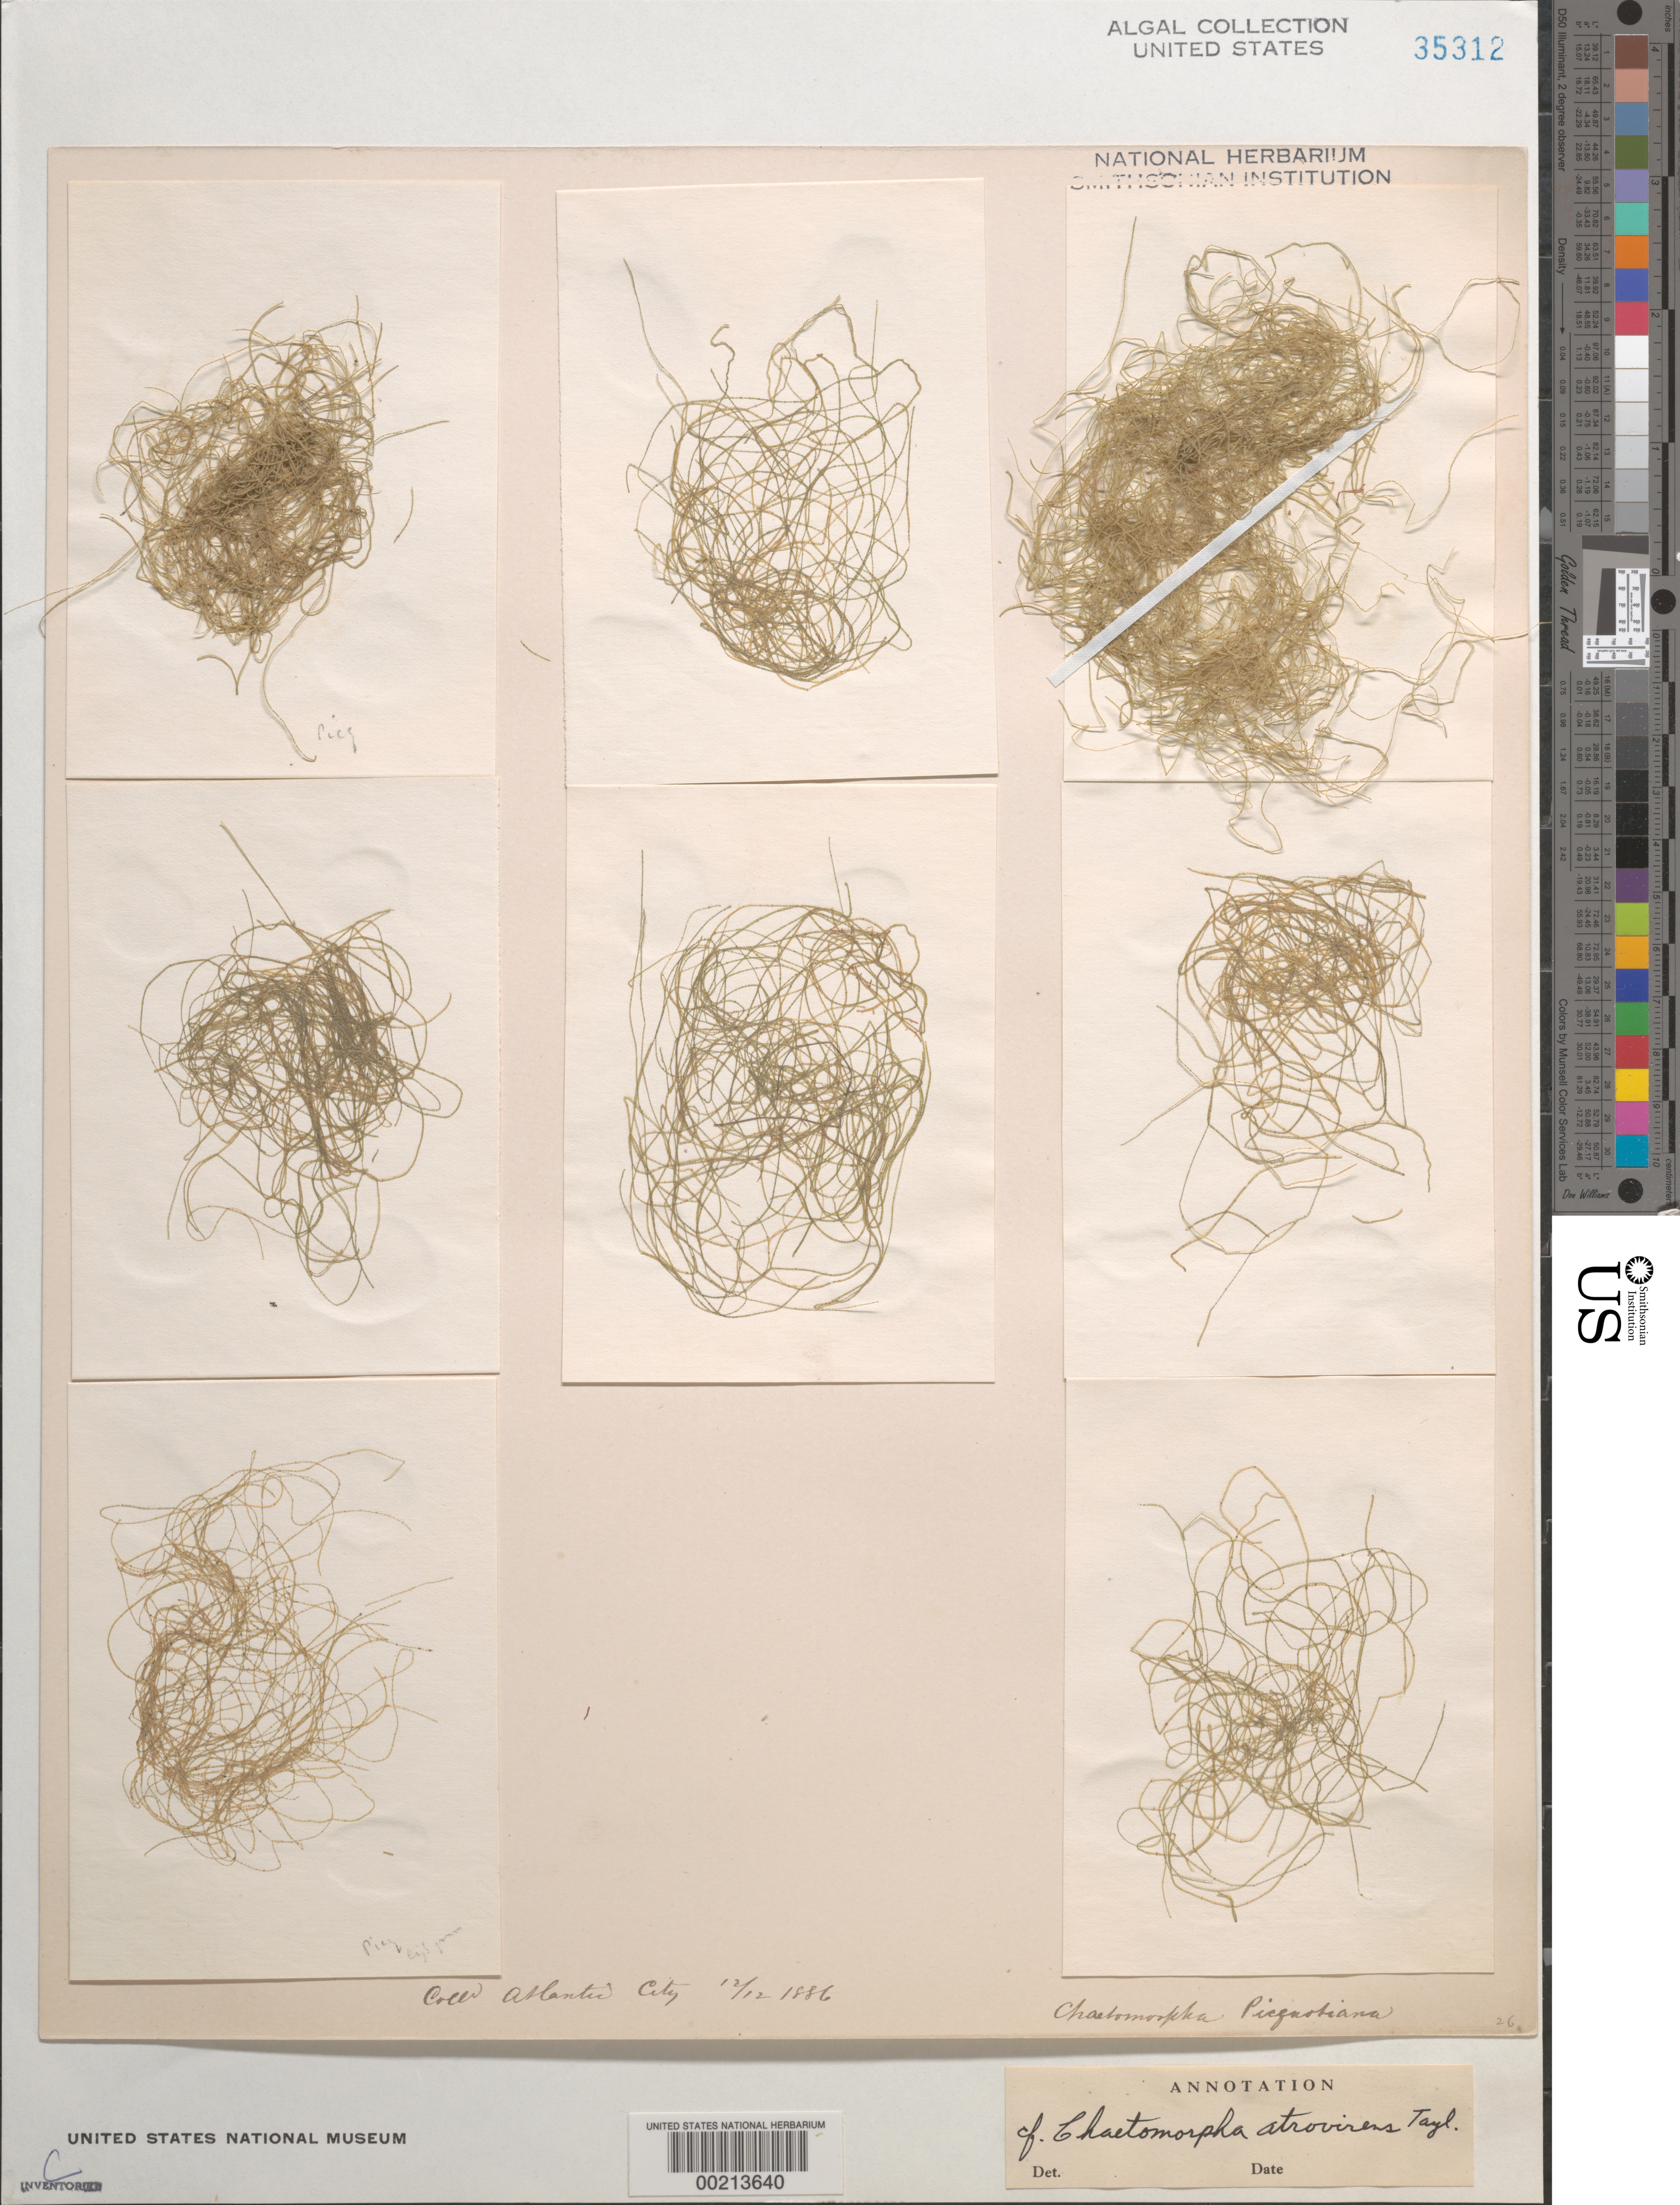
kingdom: Plantae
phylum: Chlorophyta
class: Ulvophyceae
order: Cladophorales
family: Cladophoraceae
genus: Chaetomorpha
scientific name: Chaetomorpha picquotiana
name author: Mont. in Kütz.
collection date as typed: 12 Dec 1886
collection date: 1886-12-12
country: United States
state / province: New Jersey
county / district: Atlantic County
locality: Atlantic City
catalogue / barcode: US 35312